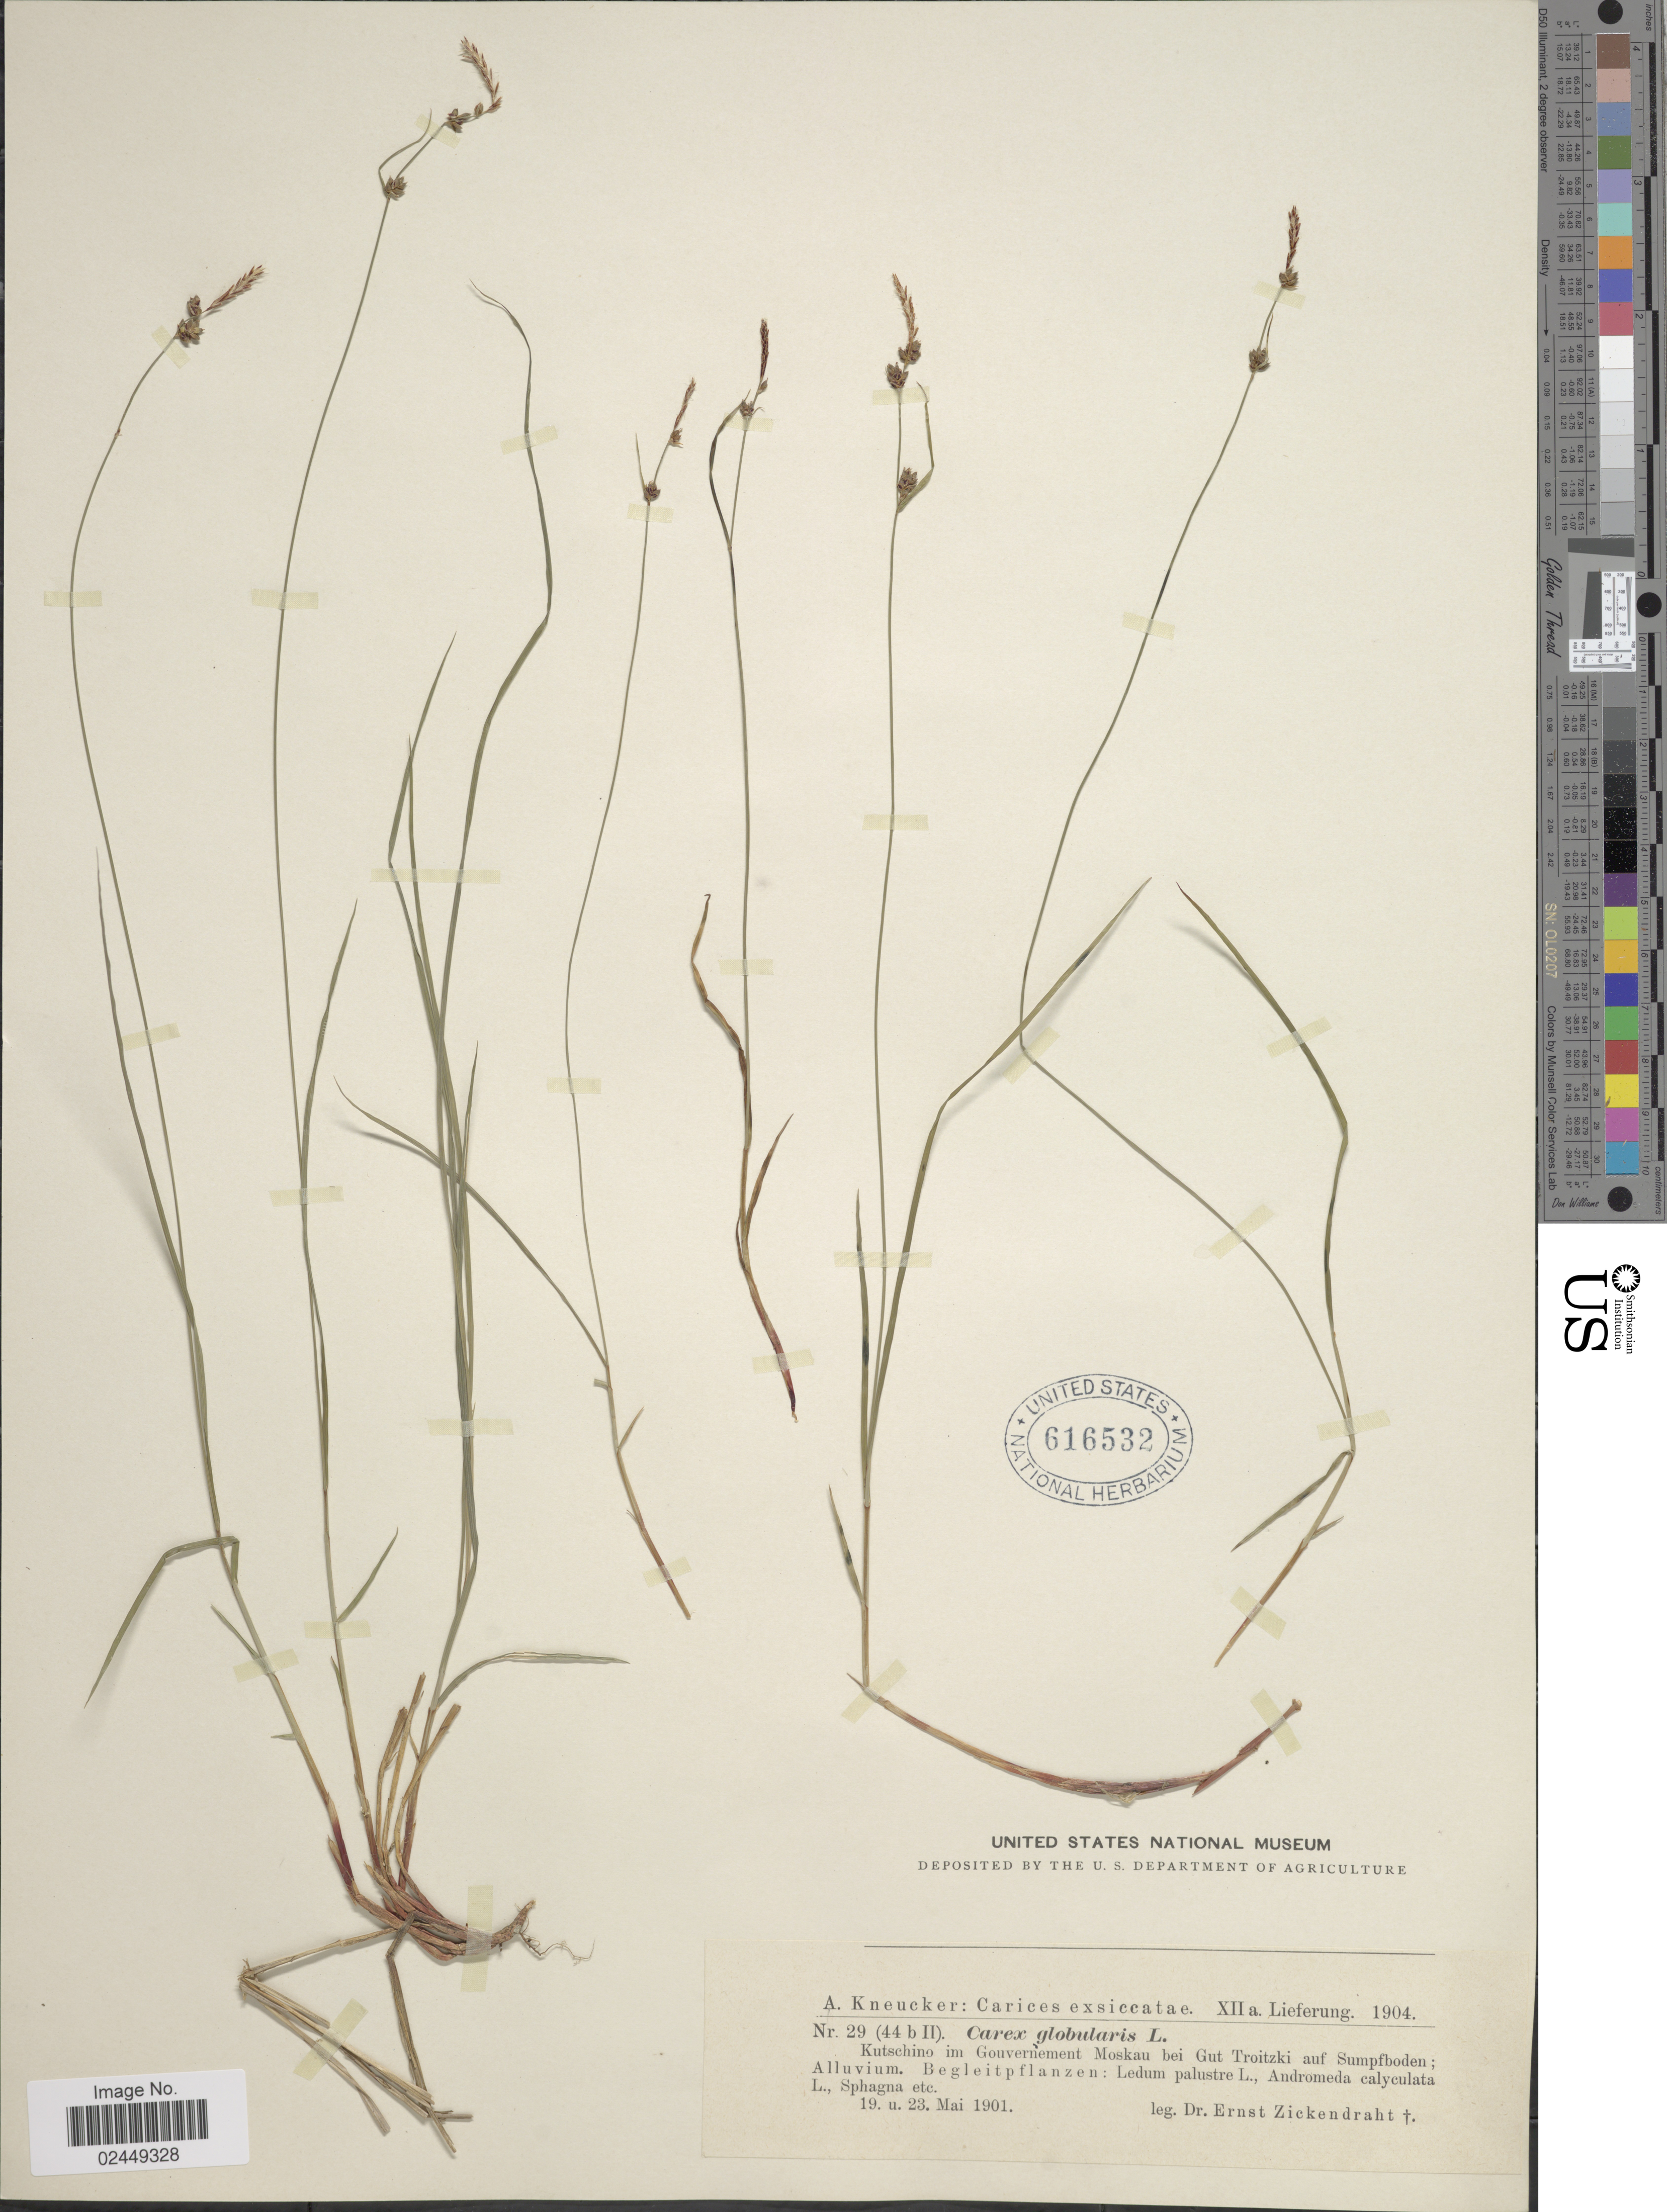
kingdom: Plantae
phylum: Tracheophyta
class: Liliopsida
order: Poales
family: Cyperaceae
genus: Carex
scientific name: Carex globularis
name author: L.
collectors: E. Zickendrath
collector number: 29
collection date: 1901-05-19/1901-05-23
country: Russian Federation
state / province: Moscow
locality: Kutschino im Gouvernement Moskau bei Gut Troitzki auf Sumpfboden: Alluvium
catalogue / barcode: US 616532